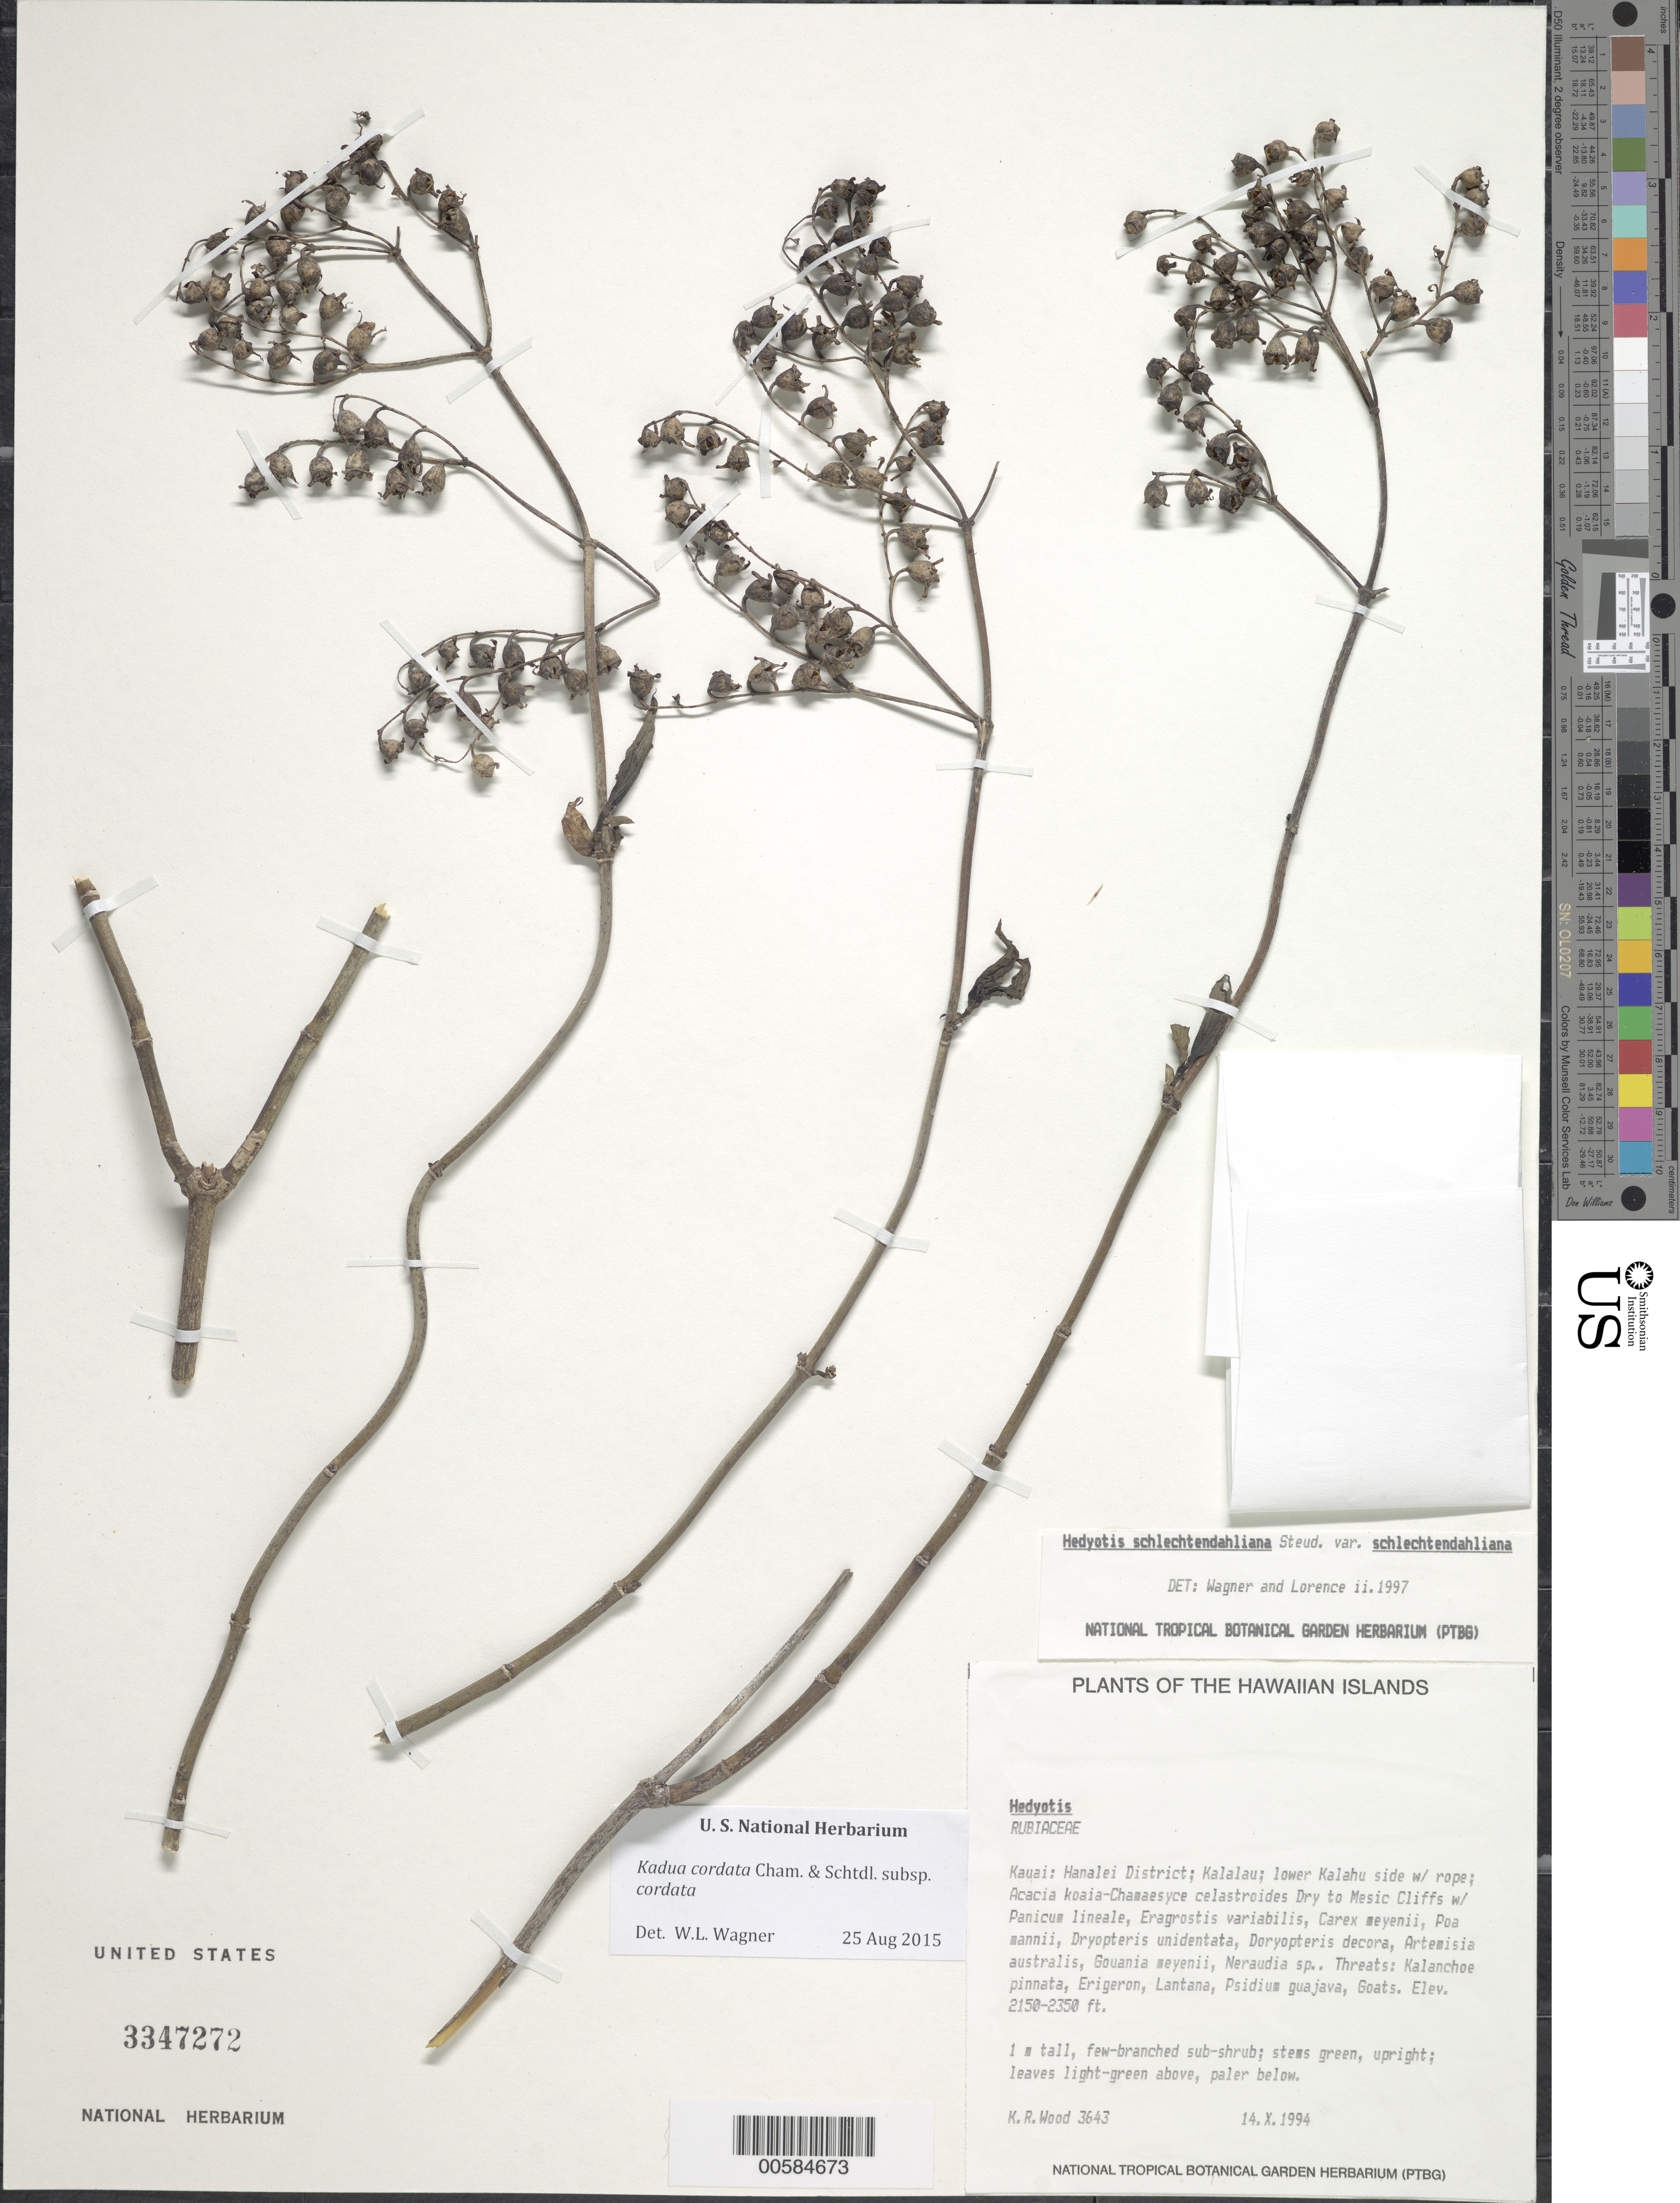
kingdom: Plantae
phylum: Tracheophyta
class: Magnoliopsida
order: Gentianales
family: Rubiaceae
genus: Kadua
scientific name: Kadua cordata subsp. cordata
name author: Cham. & Schltdl.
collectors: K. R. Wood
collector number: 3643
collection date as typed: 14 Oct 1994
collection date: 1994-10-14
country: United States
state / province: Hawaii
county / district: Kauai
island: Kaua'i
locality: Hanalei Dist; Kalalau; lower Kalahu side w/rope.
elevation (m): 655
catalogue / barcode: US 3347272